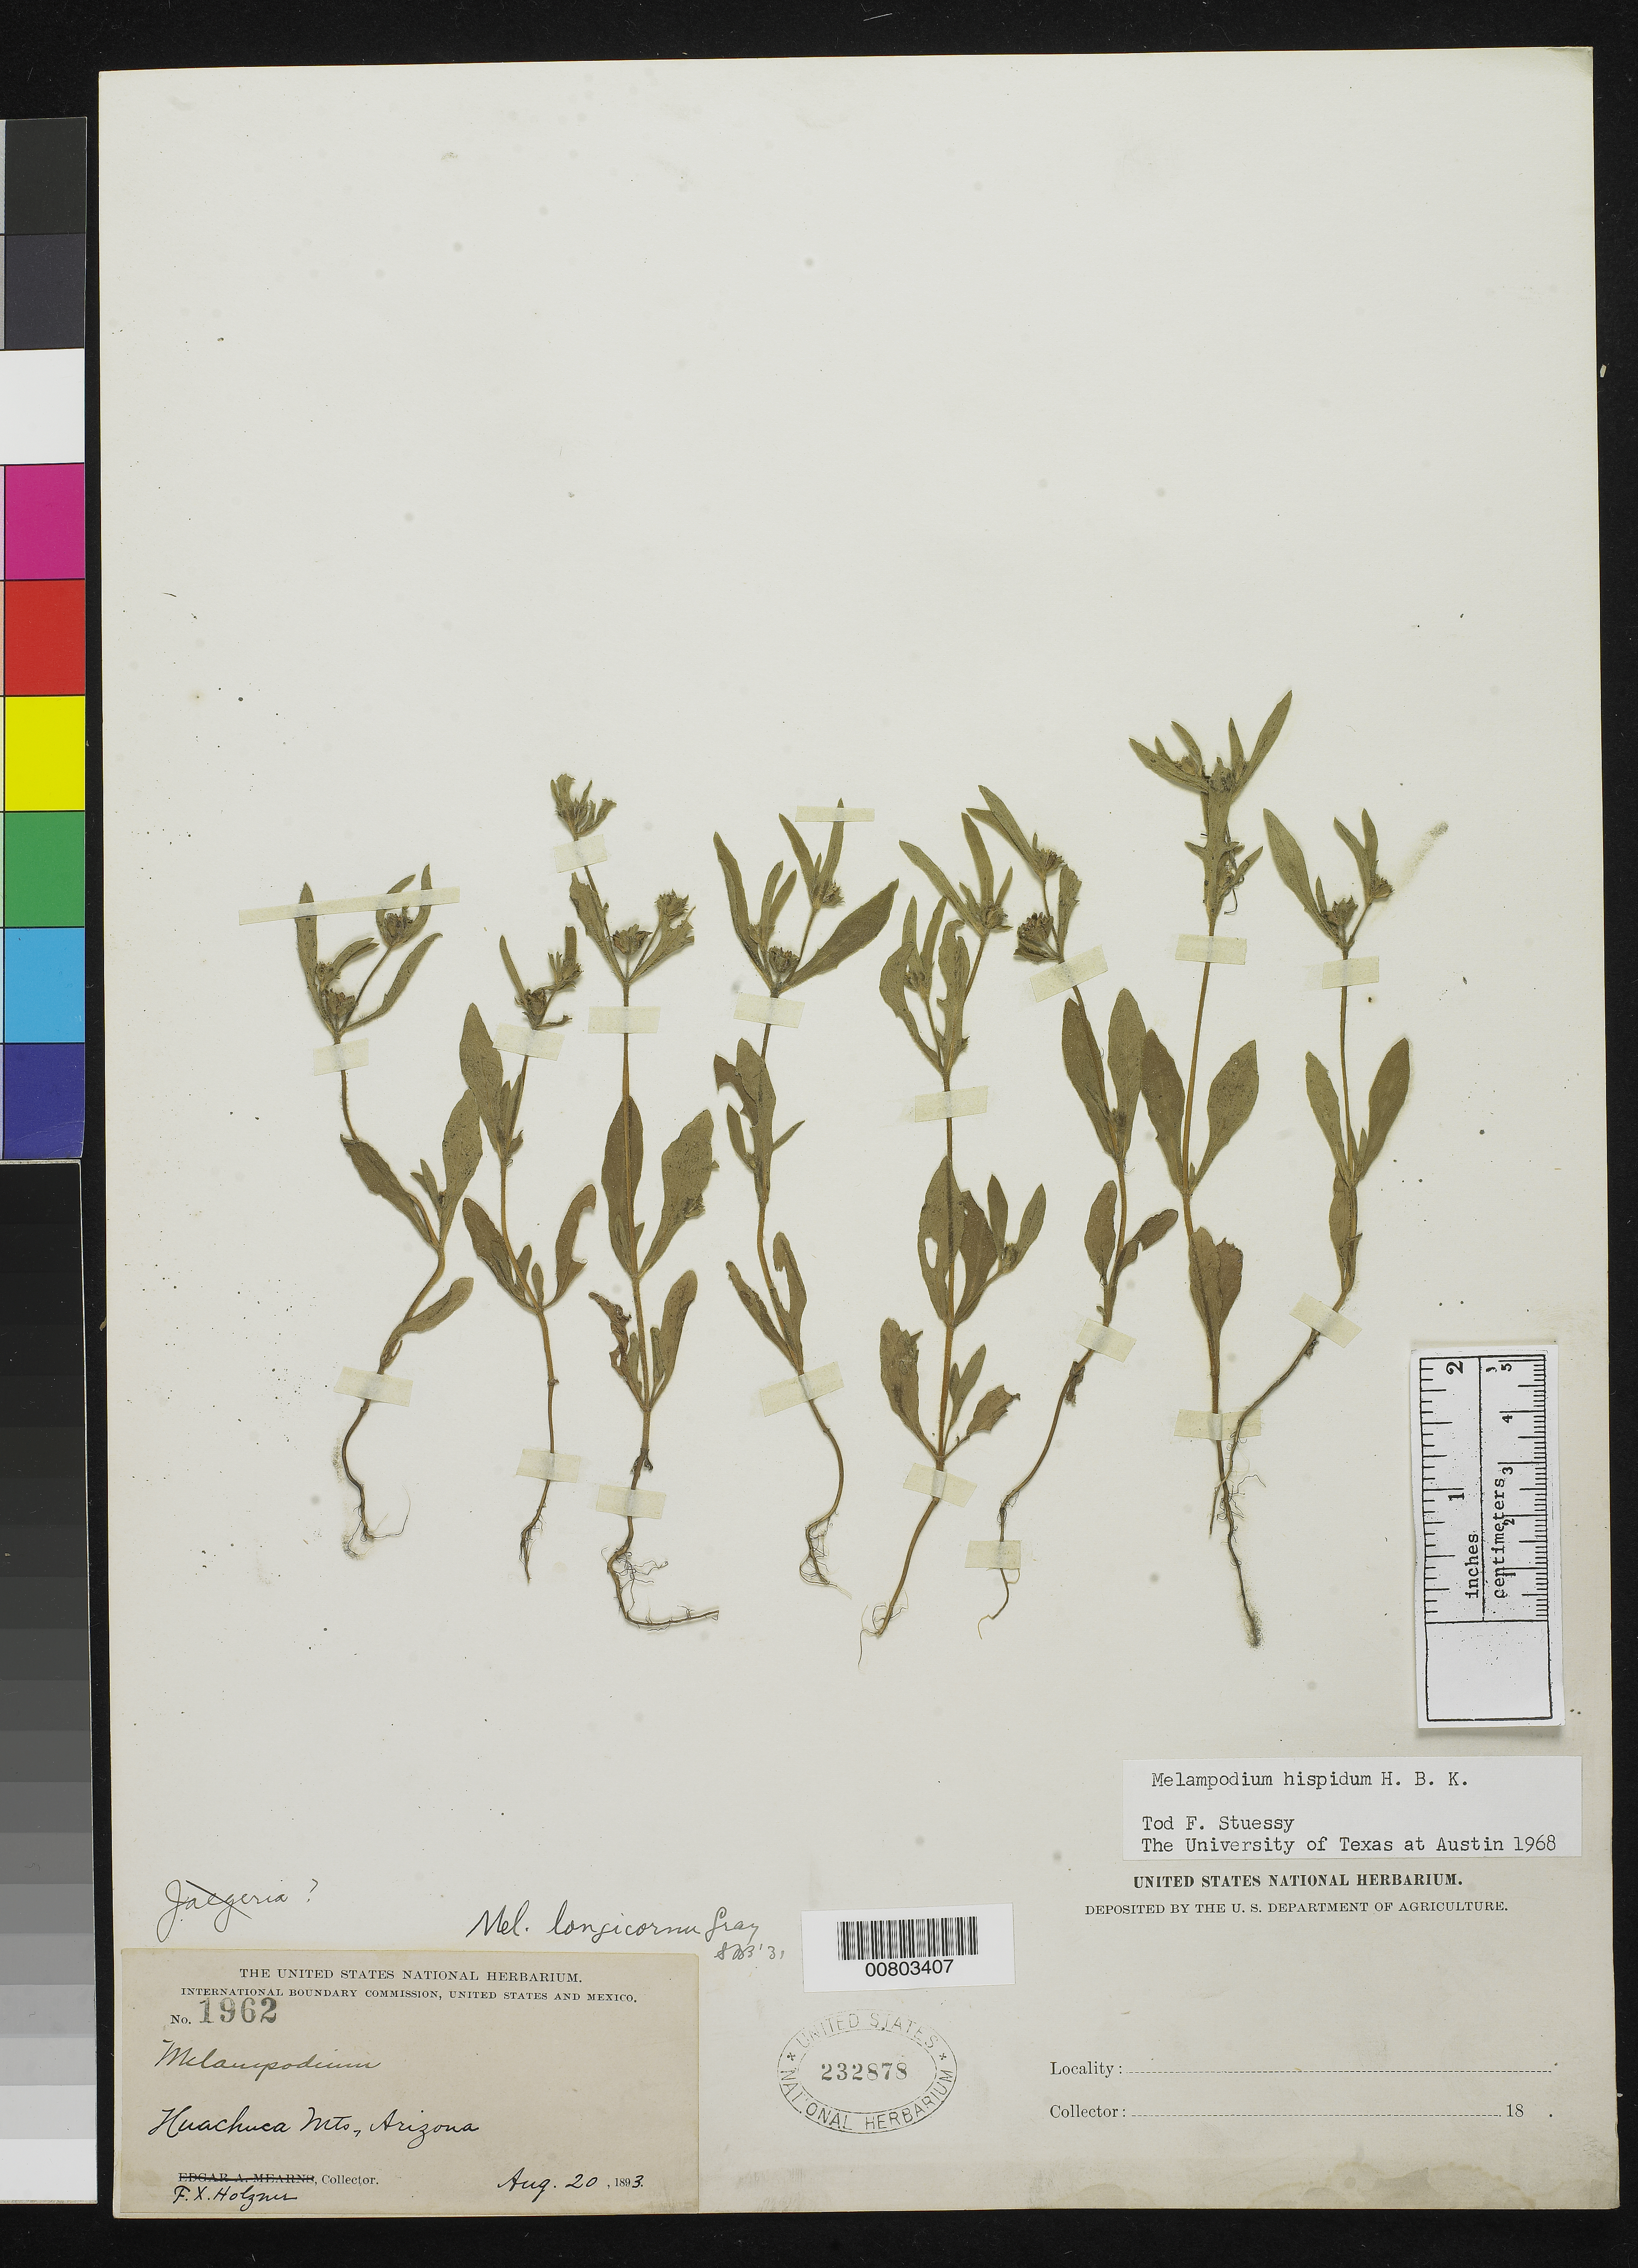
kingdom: Plantae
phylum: Tracheophyta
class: Magnoliopsida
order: Asterales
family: Asteraceae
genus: Melampodium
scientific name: Melampodium hispidum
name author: Kunth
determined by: Stuessy, T. F.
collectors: F. X. Holzner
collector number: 1962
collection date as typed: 20 Aug 1893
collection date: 1893-08-20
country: United States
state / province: Arizona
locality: Huachuca Mts.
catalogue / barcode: US 232878